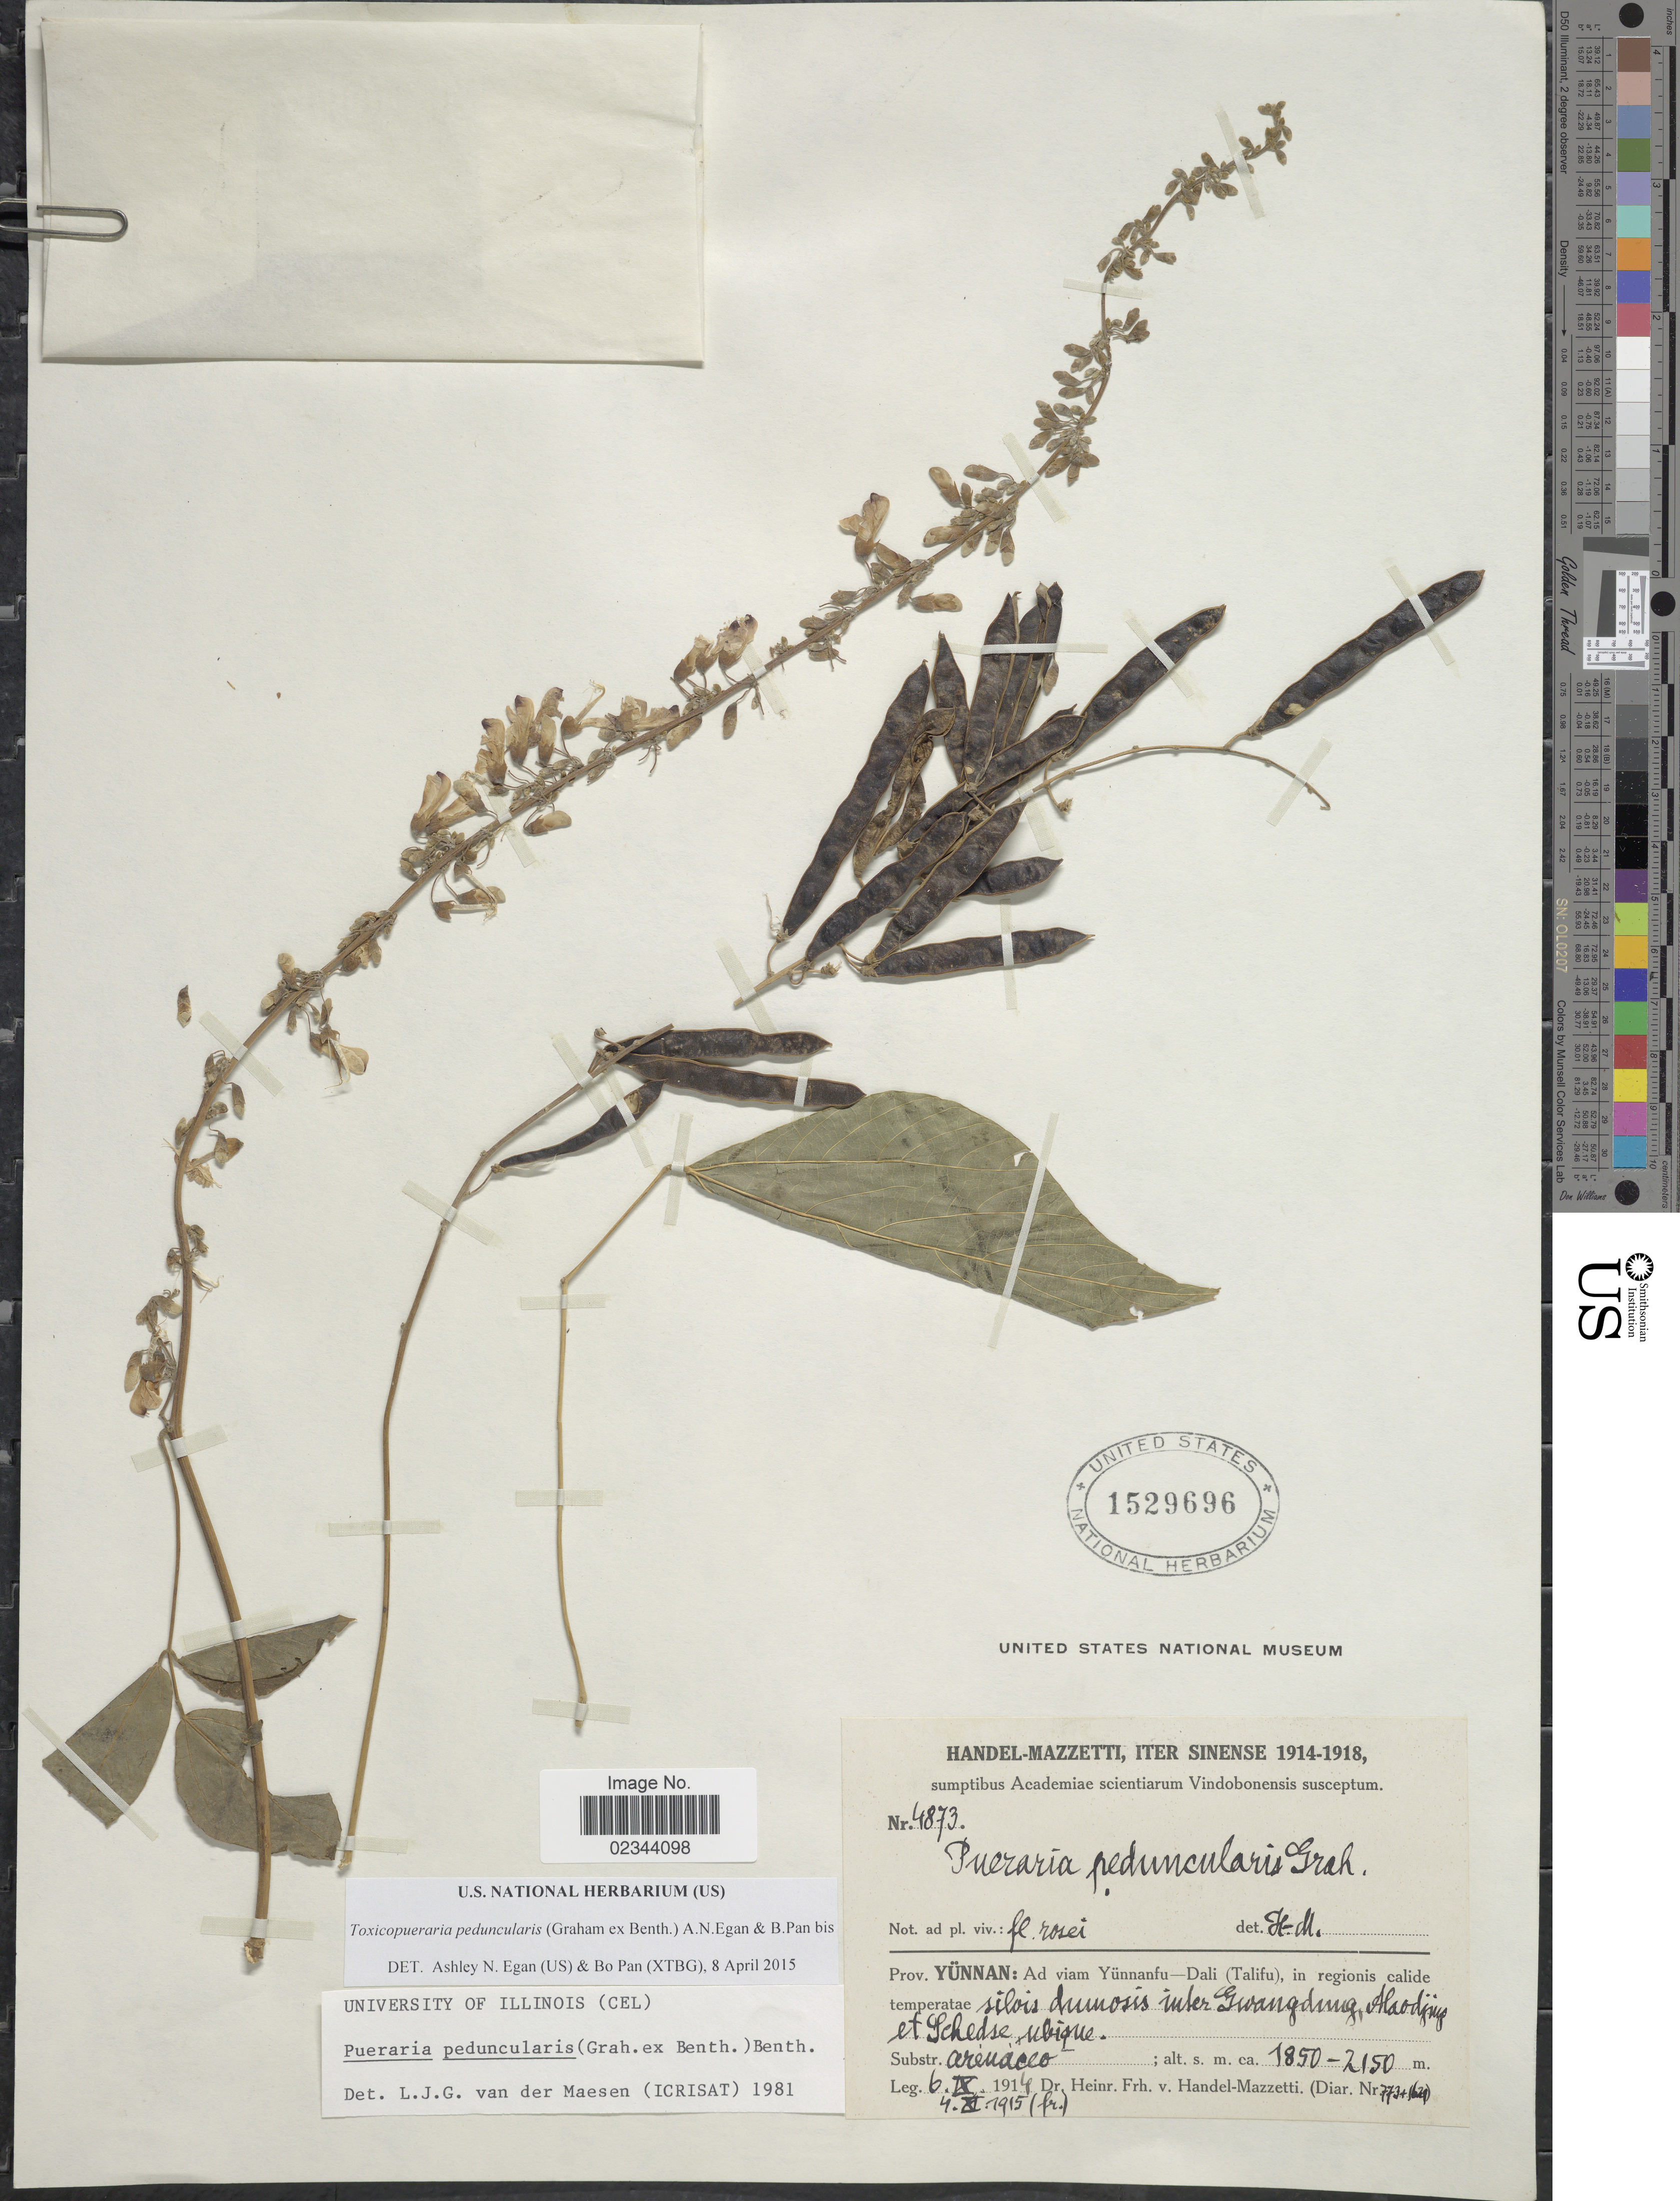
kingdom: Plantae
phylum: Tracheophyta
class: Magnoliopsida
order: Fabales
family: Fabaceae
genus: Toxicopueraria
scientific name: Toxicopueraria peduncularis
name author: (Benth.) A.N. Egan & B. Pan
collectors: H. Handel-Mazzetti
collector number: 4873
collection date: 1914-09-06/1915-11-04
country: China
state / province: Yunnan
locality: Sinense. Ad viam Yunnanfu - Dali (Talifu) in regiones calide temperate, silvis dumosis inter Gwangdung, Haodjing et Schedse, ubique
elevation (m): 1850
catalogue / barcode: US 1529696